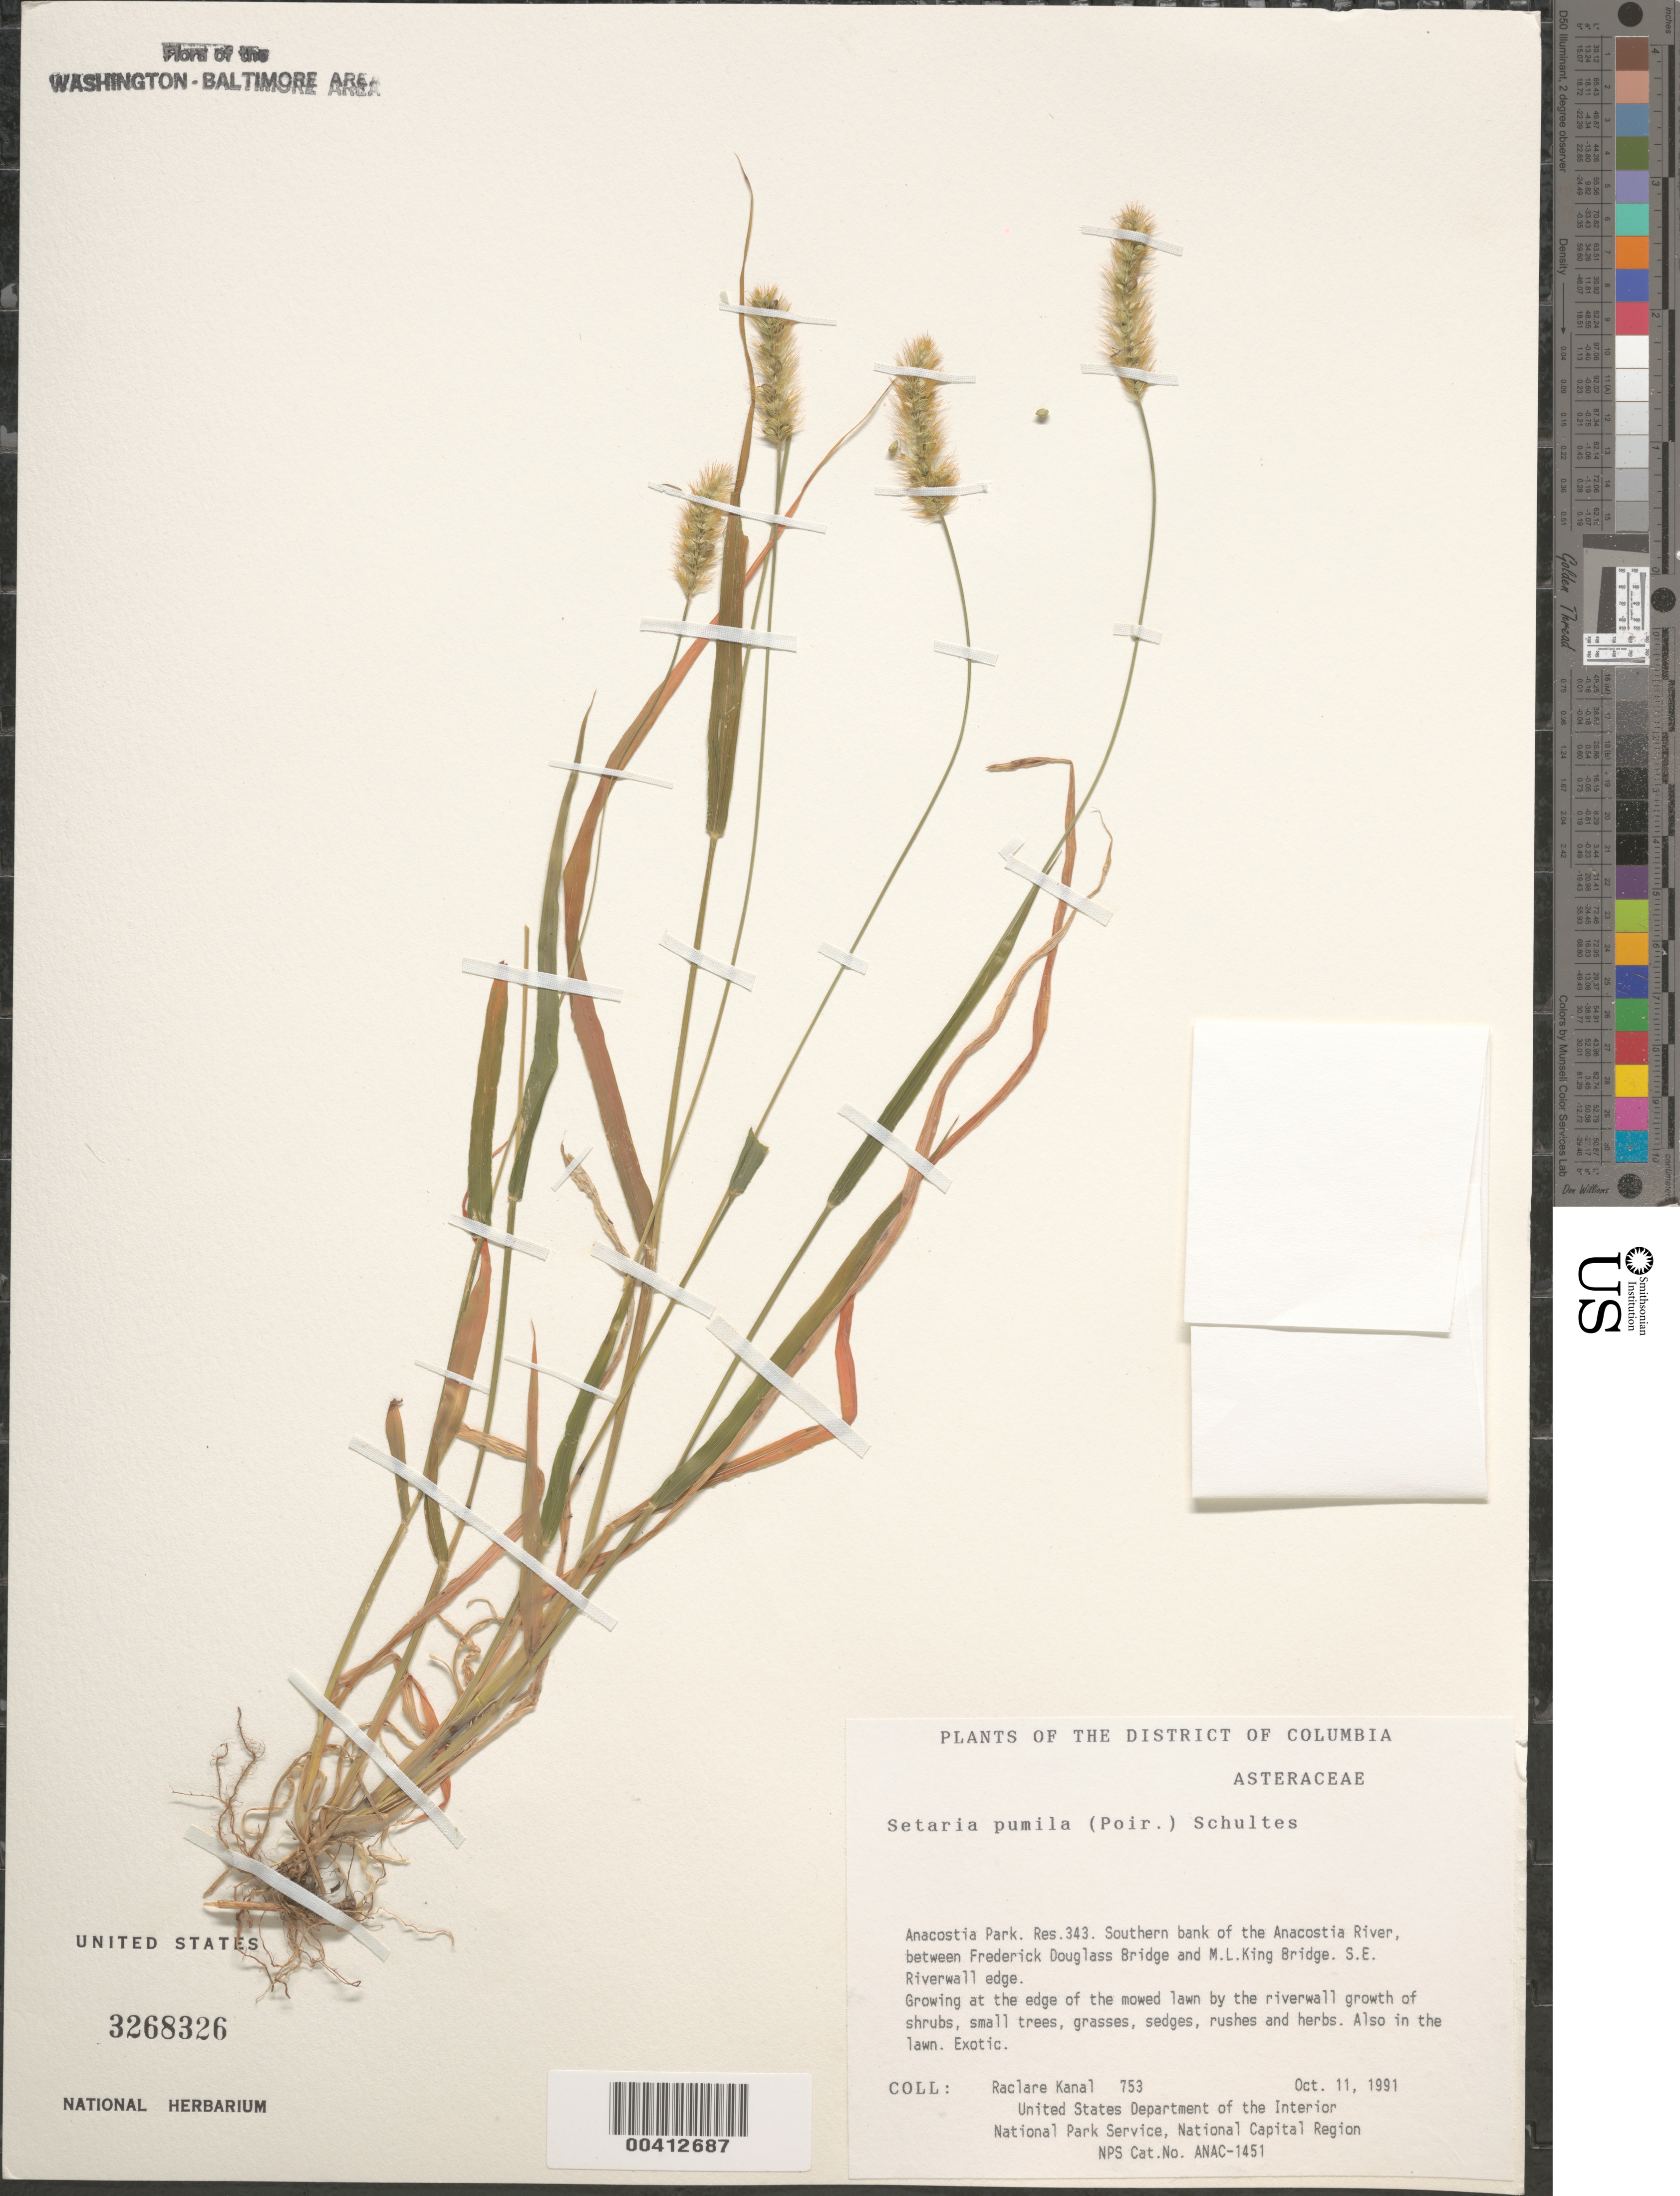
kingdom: Plantae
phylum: Tracheophyta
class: Liliopsida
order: Poales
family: Poaceae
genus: Setaria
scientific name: Setaria pumila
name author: (Poir.) Roem. & Schult.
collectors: R. Kanal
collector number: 753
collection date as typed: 11 Oct 1991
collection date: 1991-10-11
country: United States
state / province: District of Columbia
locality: Anacostia Park, Res 343, S bank of Anacostia River, between F Douglass Bridge and ML King Bridge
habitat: Riverwall edge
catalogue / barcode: US 3268326